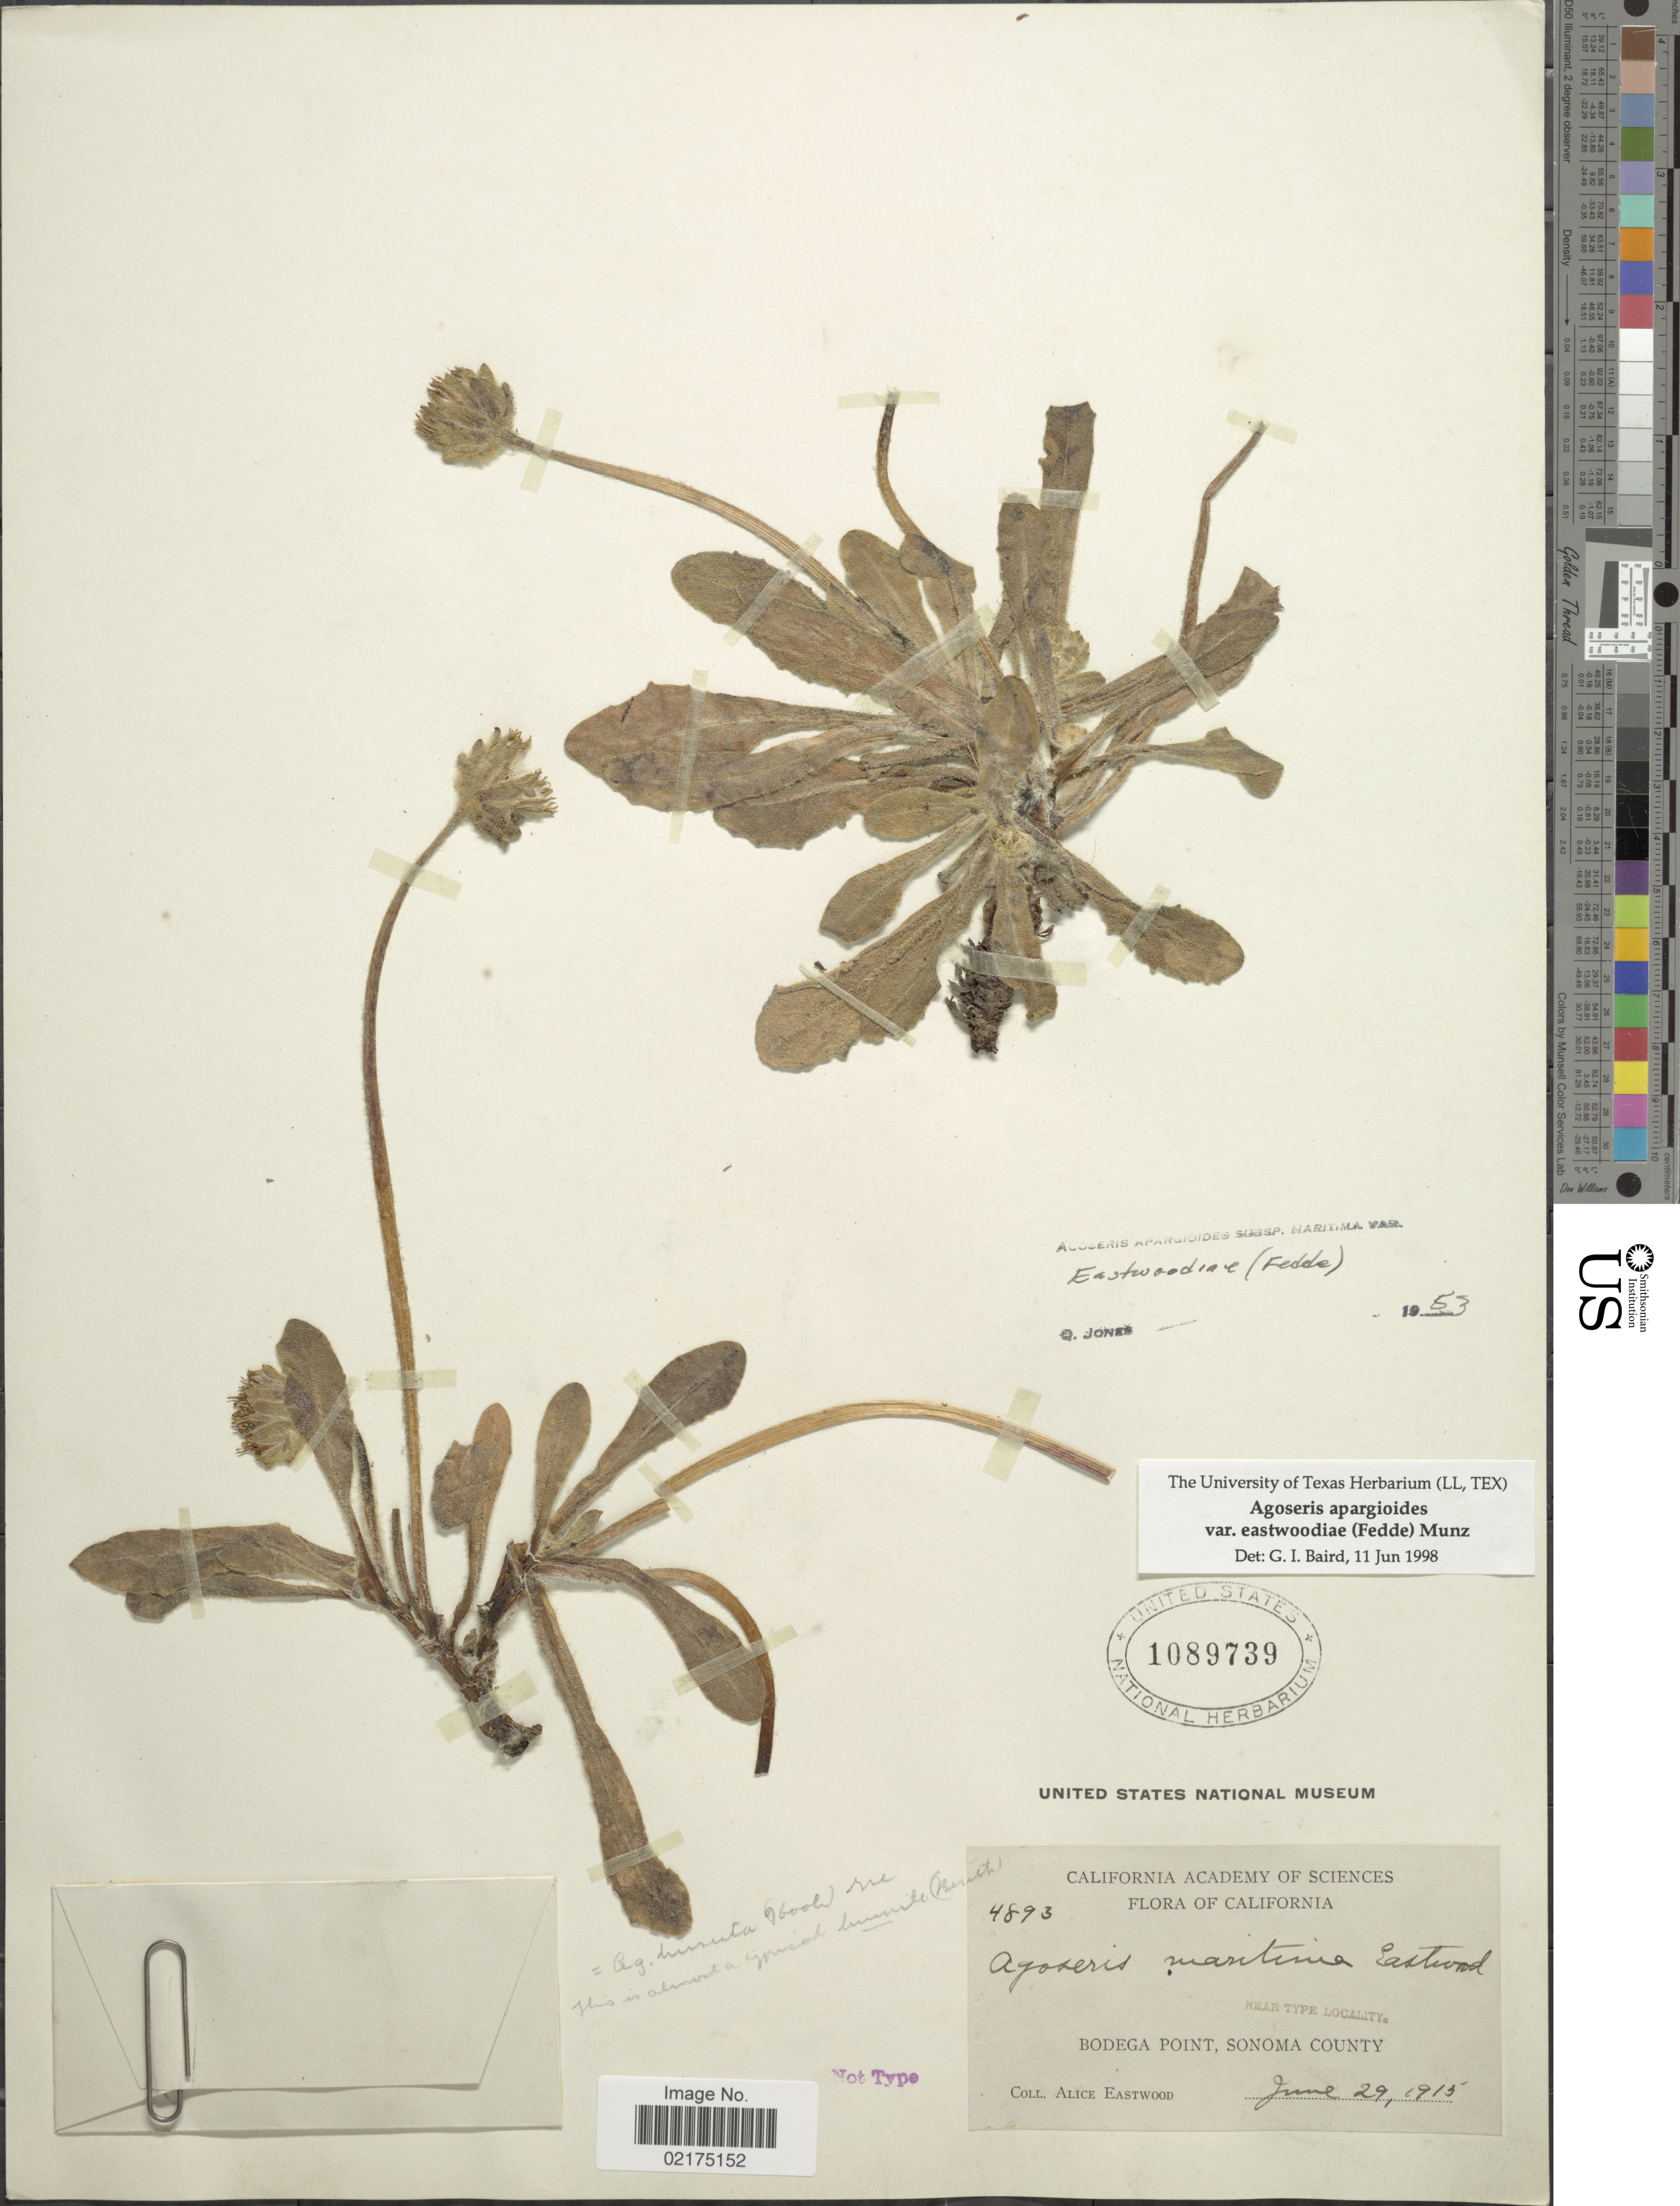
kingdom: Plantae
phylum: Tracheophyta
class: Magnoliopsida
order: Asterales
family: Asteraceae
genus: Agoseris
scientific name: Agoseris apargioides var. eastwoodiae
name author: (Fedde) Munz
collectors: A. Eastwood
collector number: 4893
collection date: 1915-06-29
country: United States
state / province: California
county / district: Sonoma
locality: Bodego Point, Sonoma County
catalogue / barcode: US 1089739